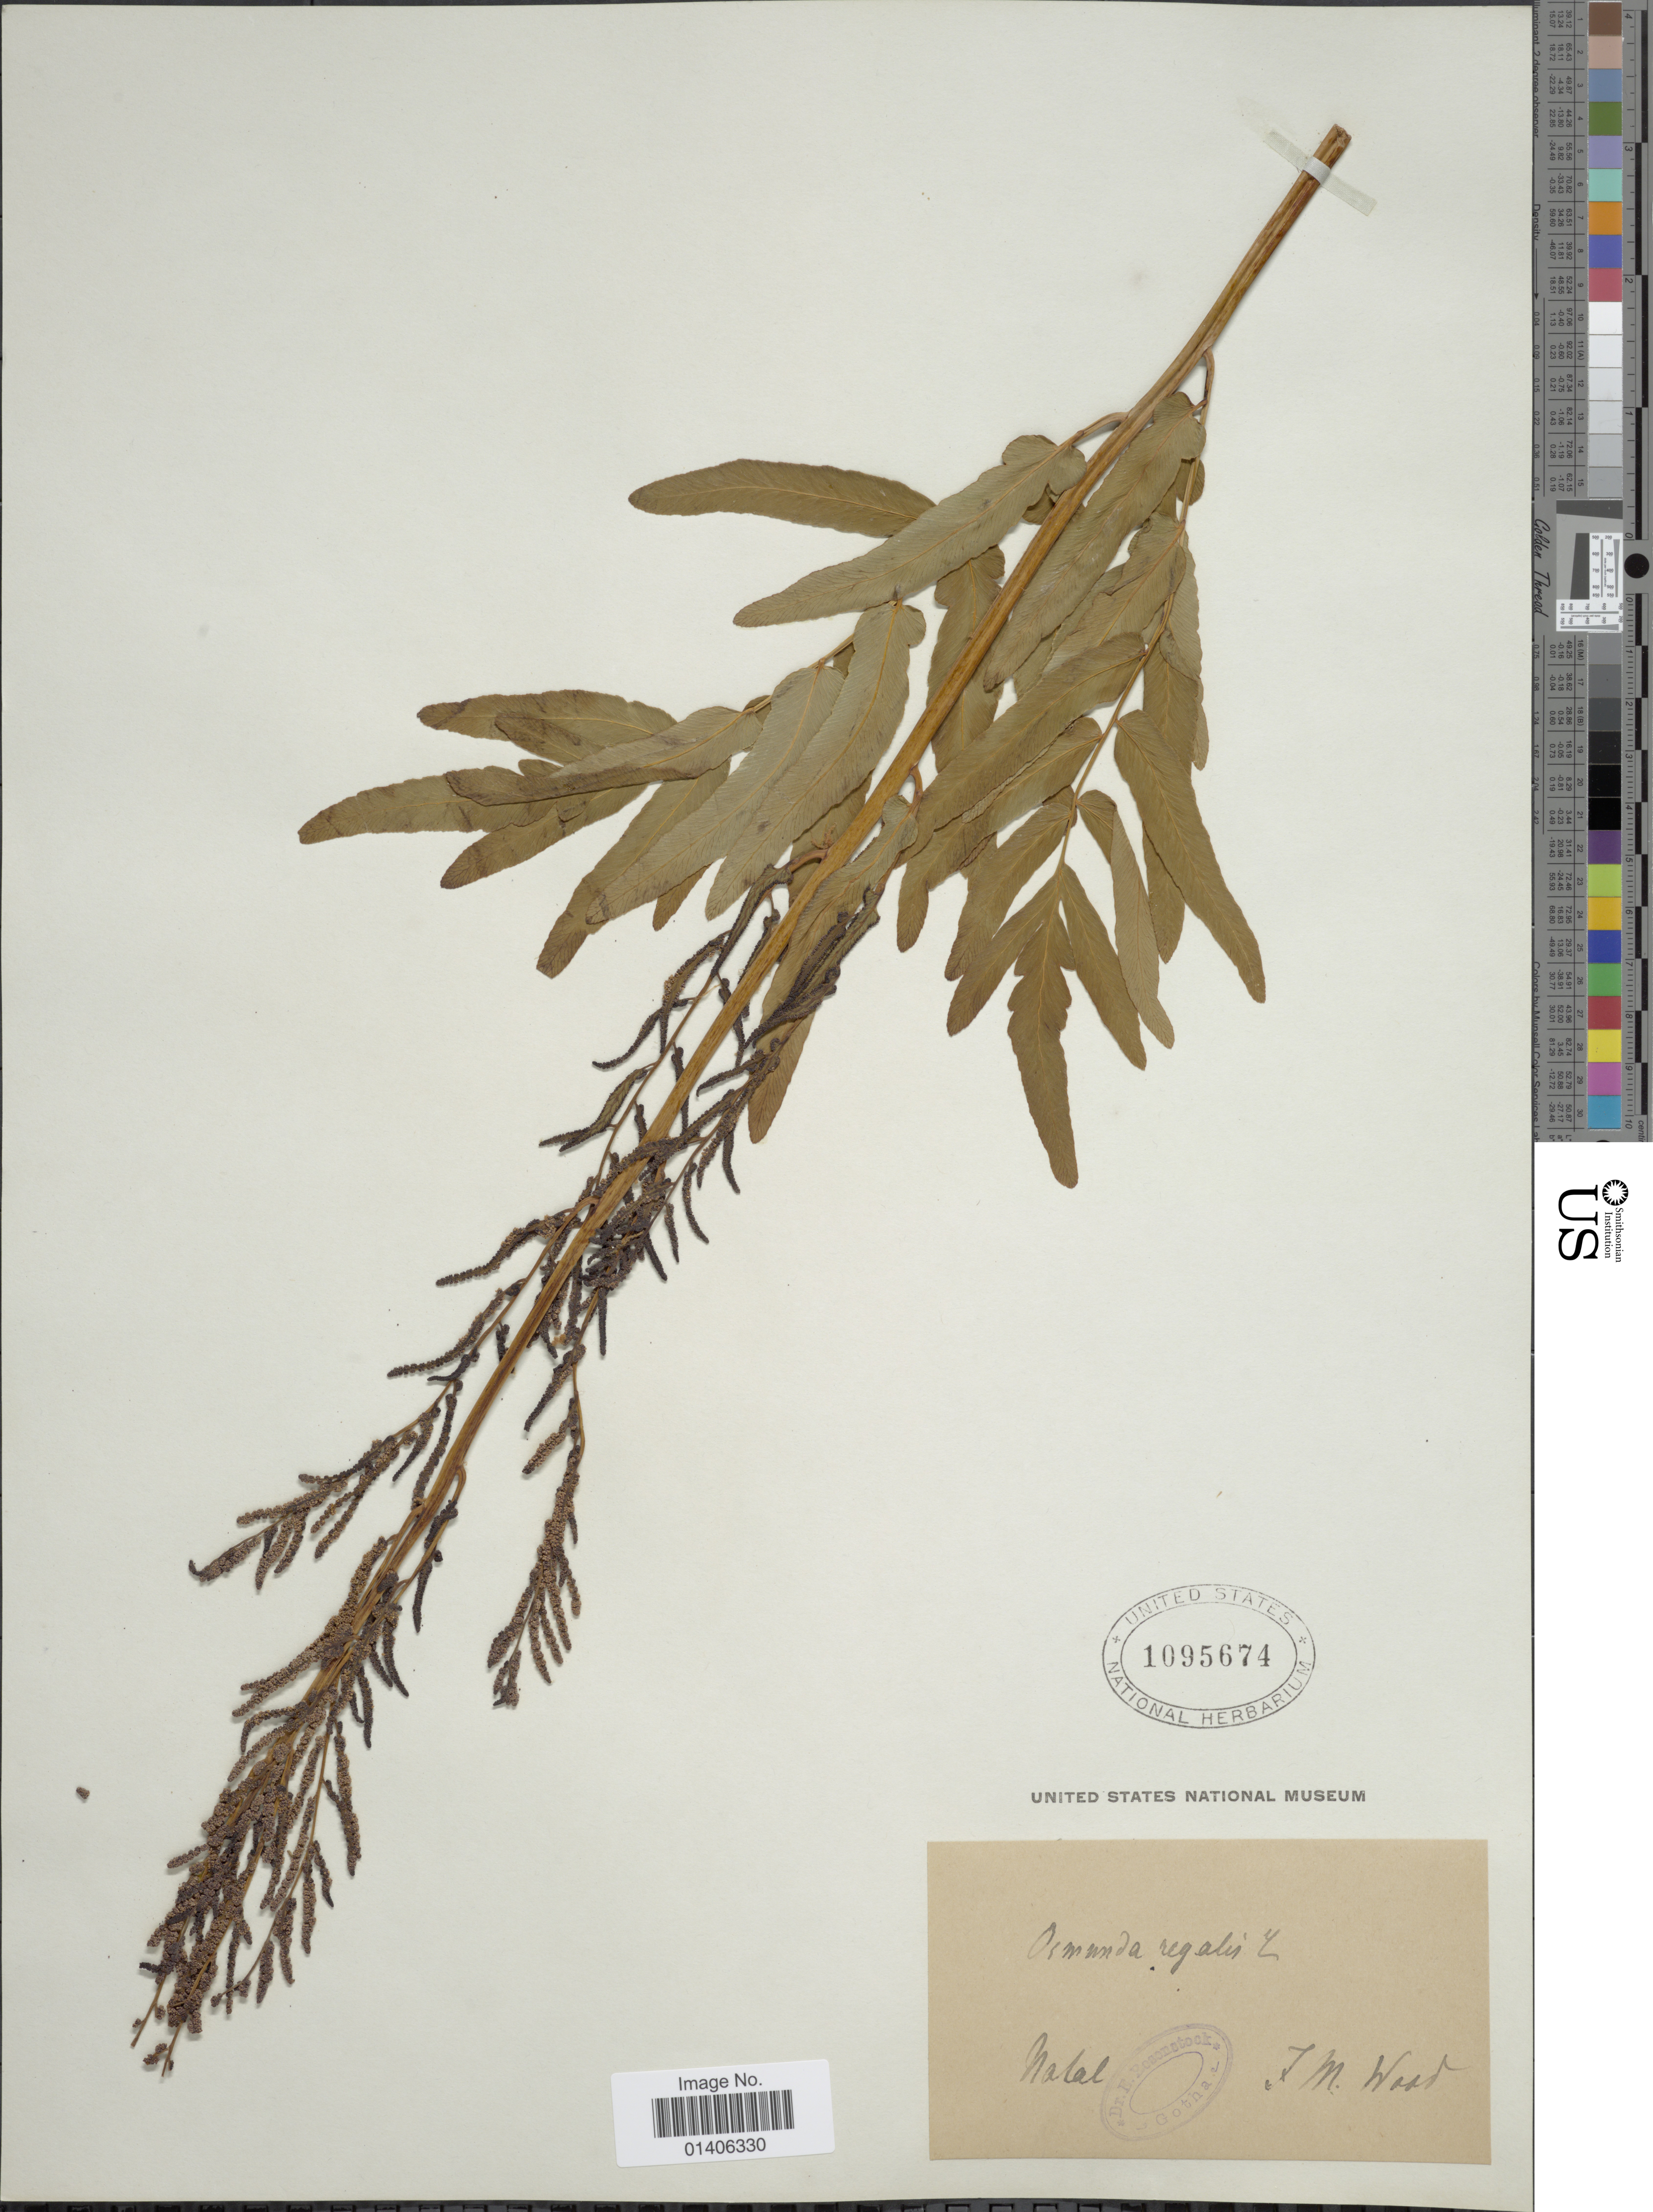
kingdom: Plantae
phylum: Tracheophyta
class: Polypodiopsida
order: Osmundales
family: Osmundaceae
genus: Osmunda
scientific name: Osmunda regalis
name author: L.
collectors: J. M. Wood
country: South Africa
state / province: KwaZulu-Natal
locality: Natal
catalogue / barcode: US 1095674